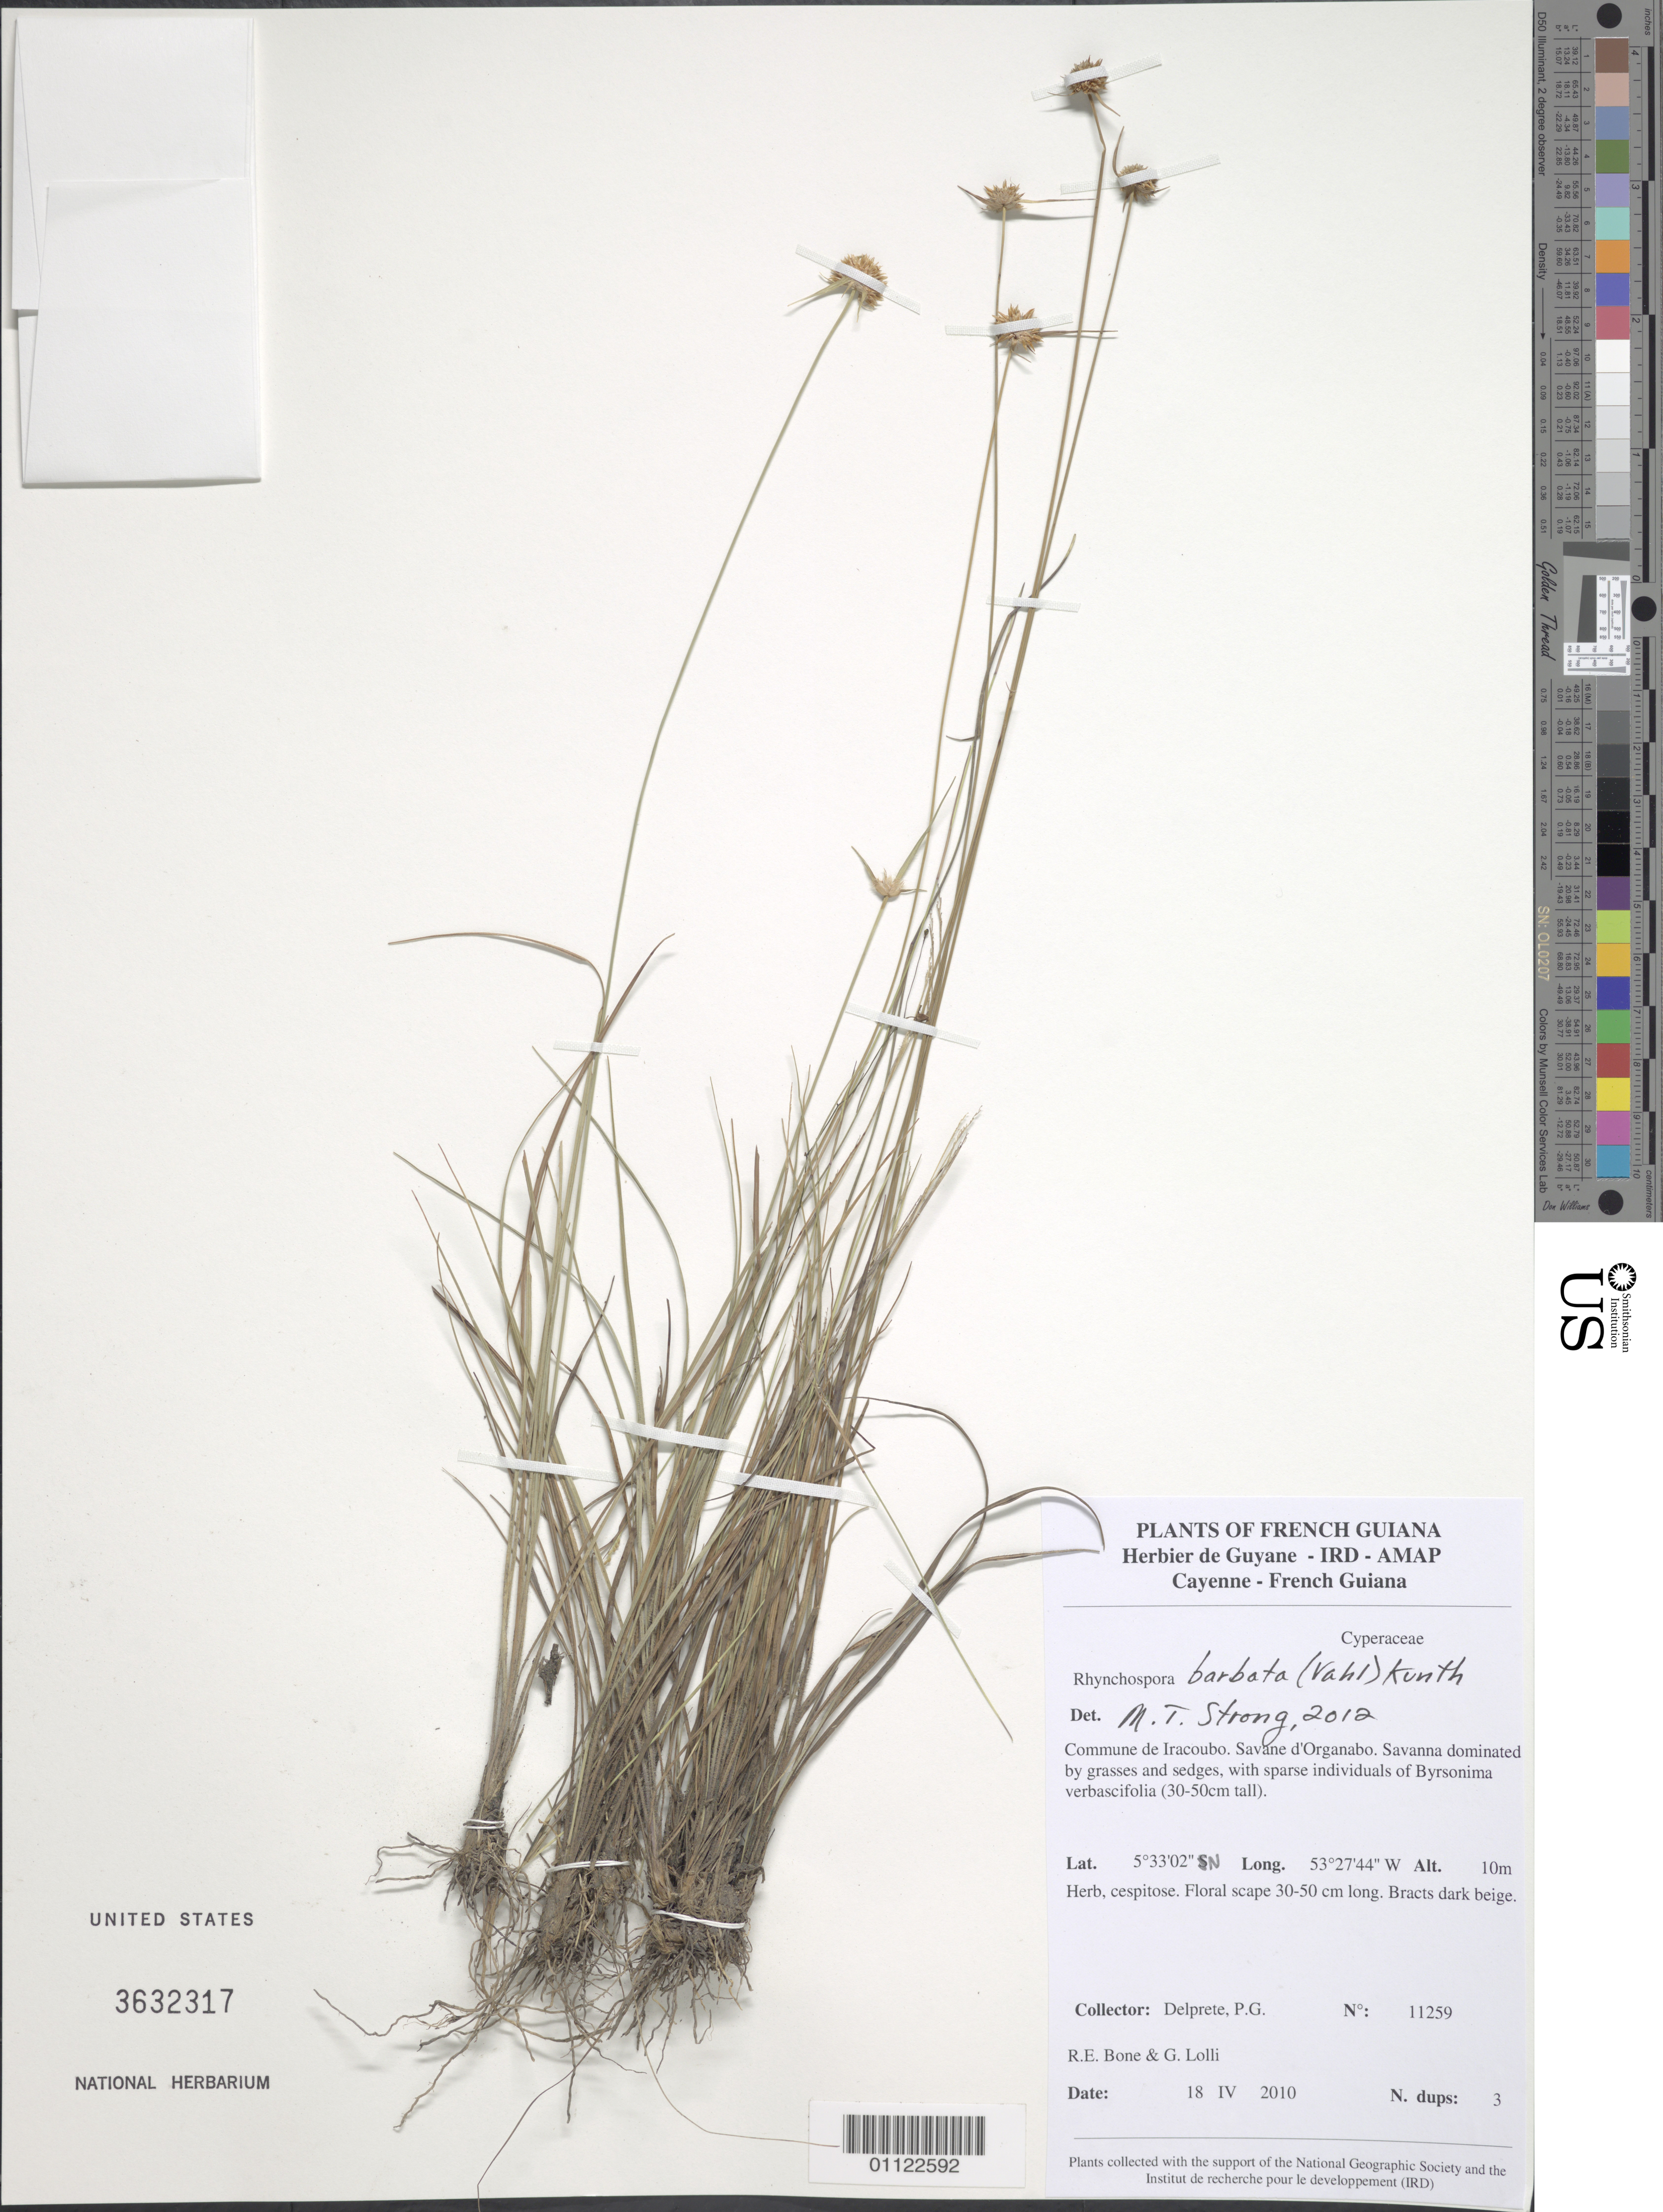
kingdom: Plantae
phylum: Tracheophyta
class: Liliopsida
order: Poales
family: Cyperaceae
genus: Rhynchospora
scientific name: Rhynchospora barbata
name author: (Vahl) Kunth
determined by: Alves, K.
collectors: P. G. Delprete, R. Bone & G. Lolli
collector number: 11259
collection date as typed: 18-Apr-10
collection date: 1910-04-18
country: French Guiana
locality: Commune de Iracoubo. Savane d'Organabo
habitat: Savanna dominated by grasses and sedges, with sparse individuals of Byrsonima verbascifolia (30-50cm tall)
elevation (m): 10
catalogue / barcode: US 3632317